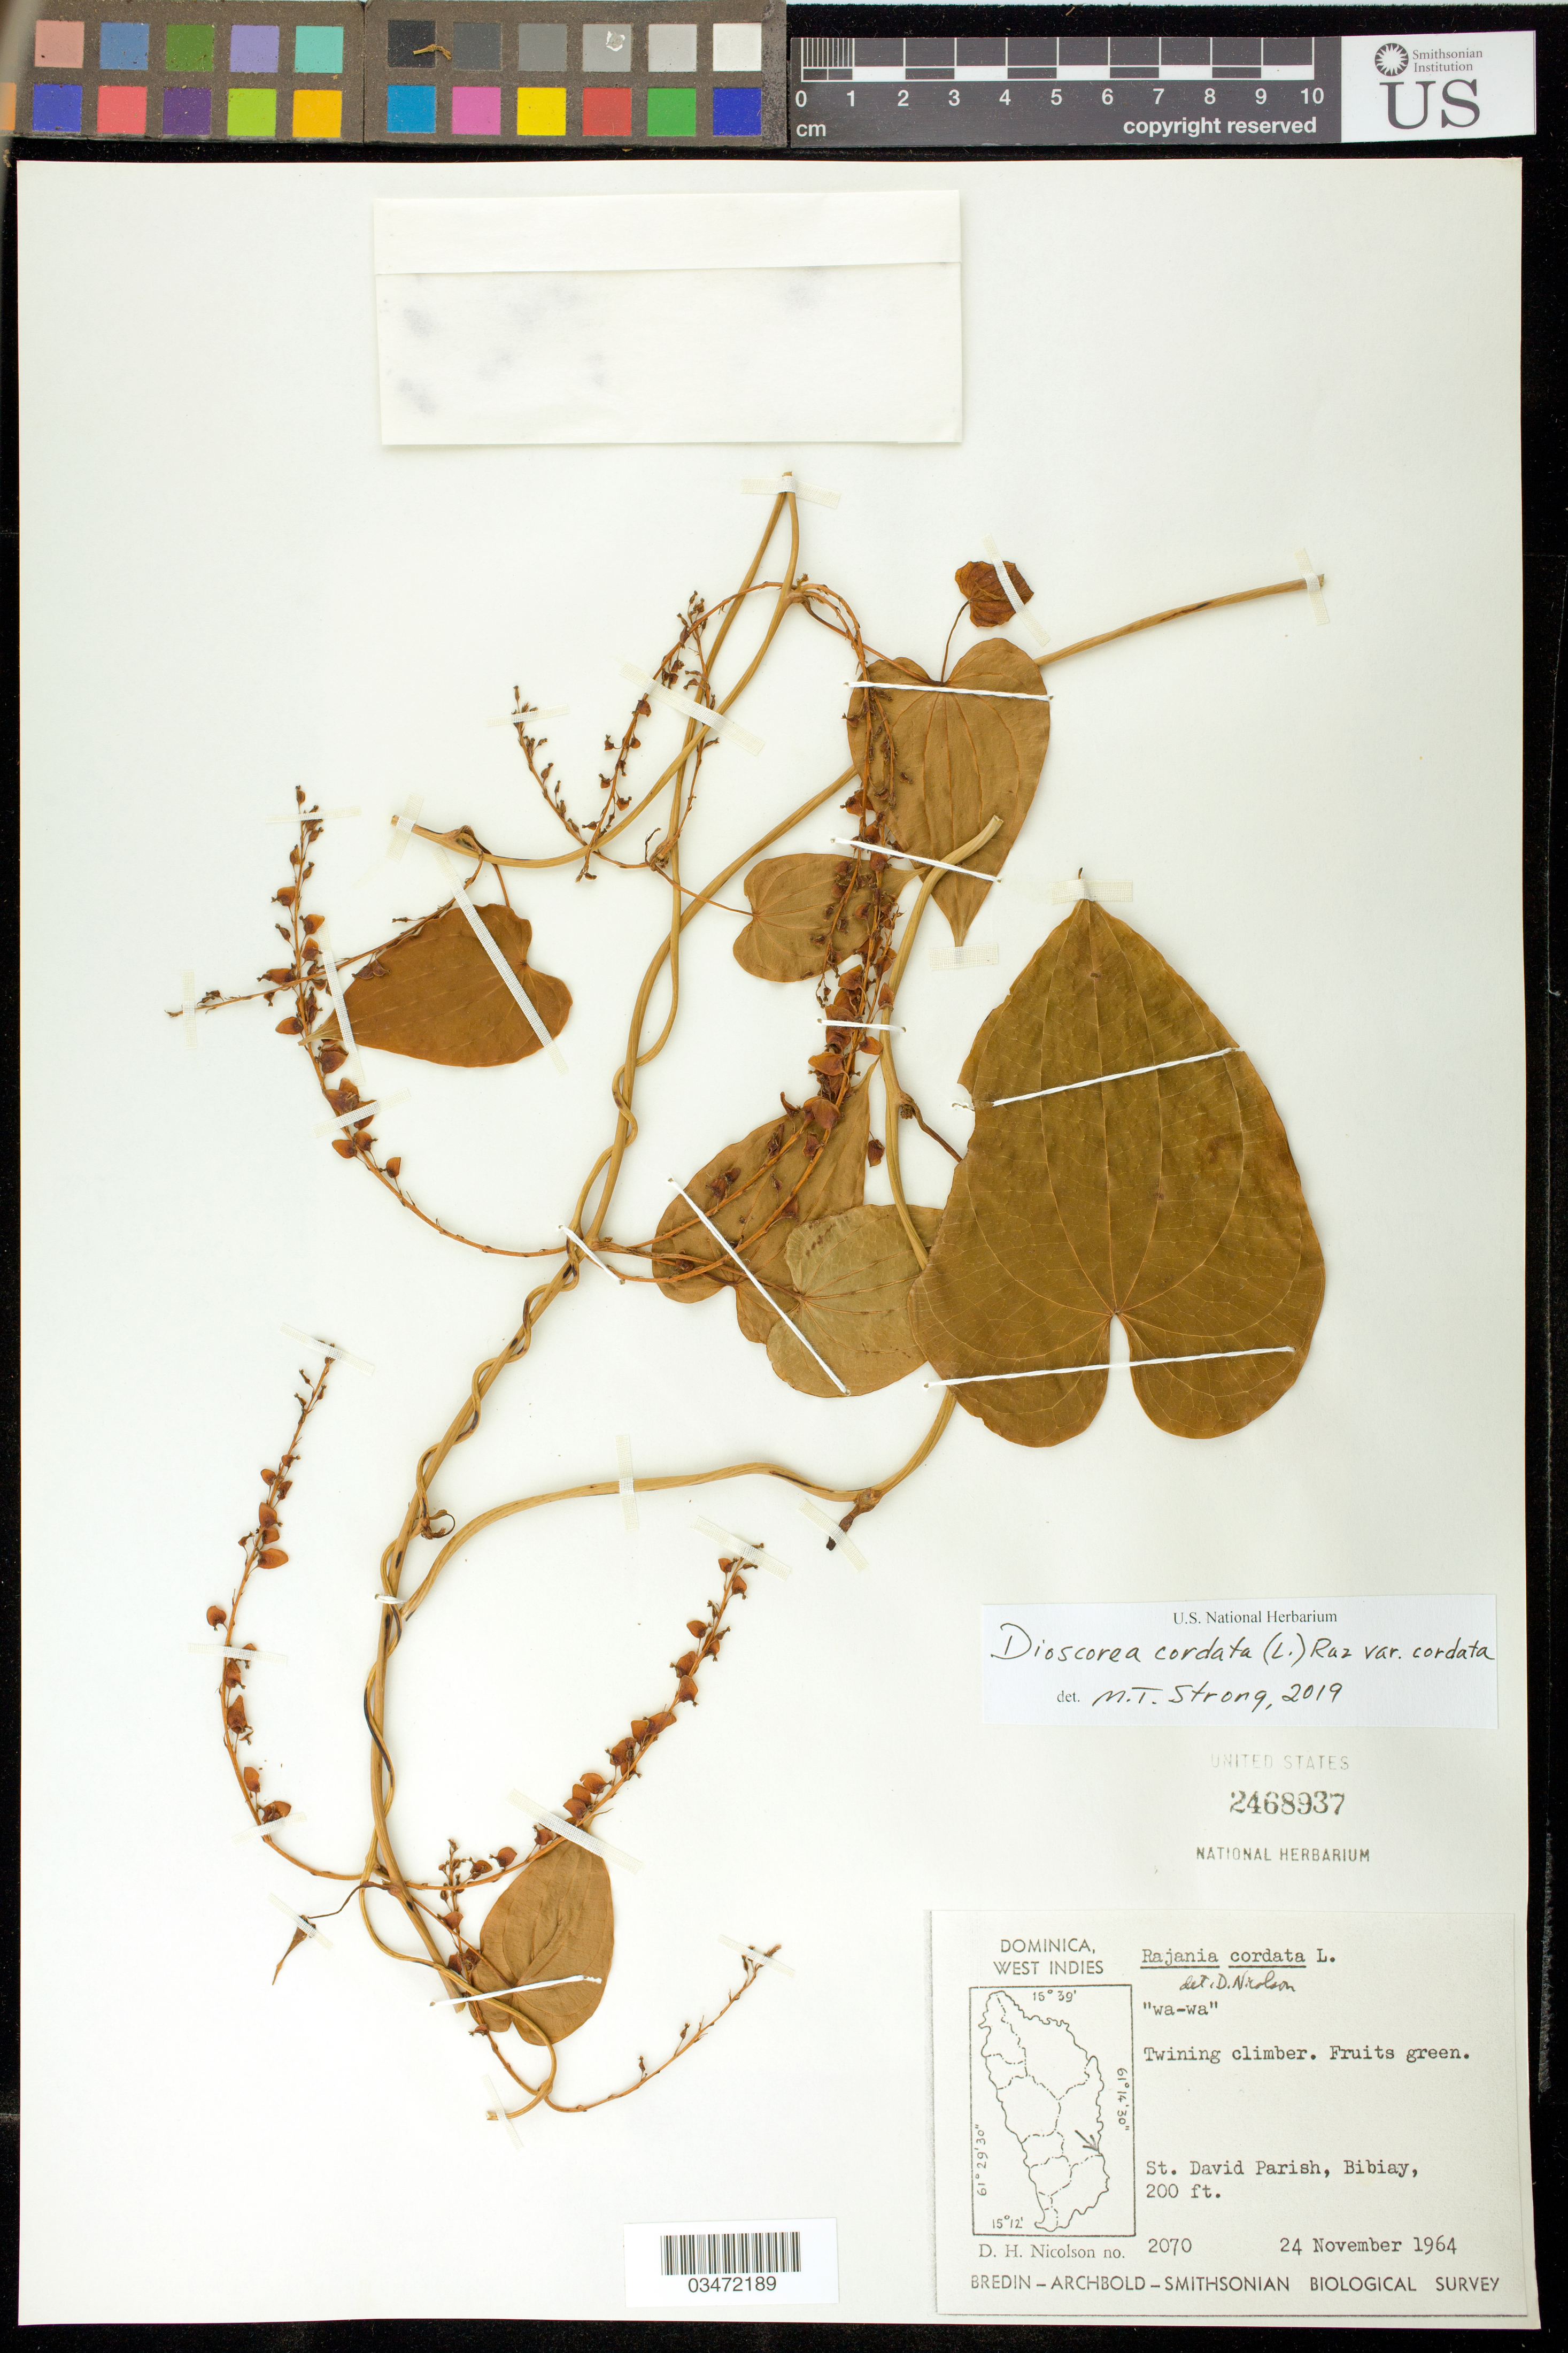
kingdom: Plantae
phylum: Tracheophyta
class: Liliopsida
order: Dioscoreales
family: Dioscoreaceae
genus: Dioscorea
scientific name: Dioscorea cordata var. cordata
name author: (L.) Raz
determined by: Strong, M. T., (US), Smithsonian Institution - National Museum of Natural History (UNITED STATES)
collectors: D. H. Nicolson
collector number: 2070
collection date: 1964-11-24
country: Dominica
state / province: St. David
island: Dominica I.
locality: Bibiay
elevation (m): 61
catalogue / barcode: US 2468937